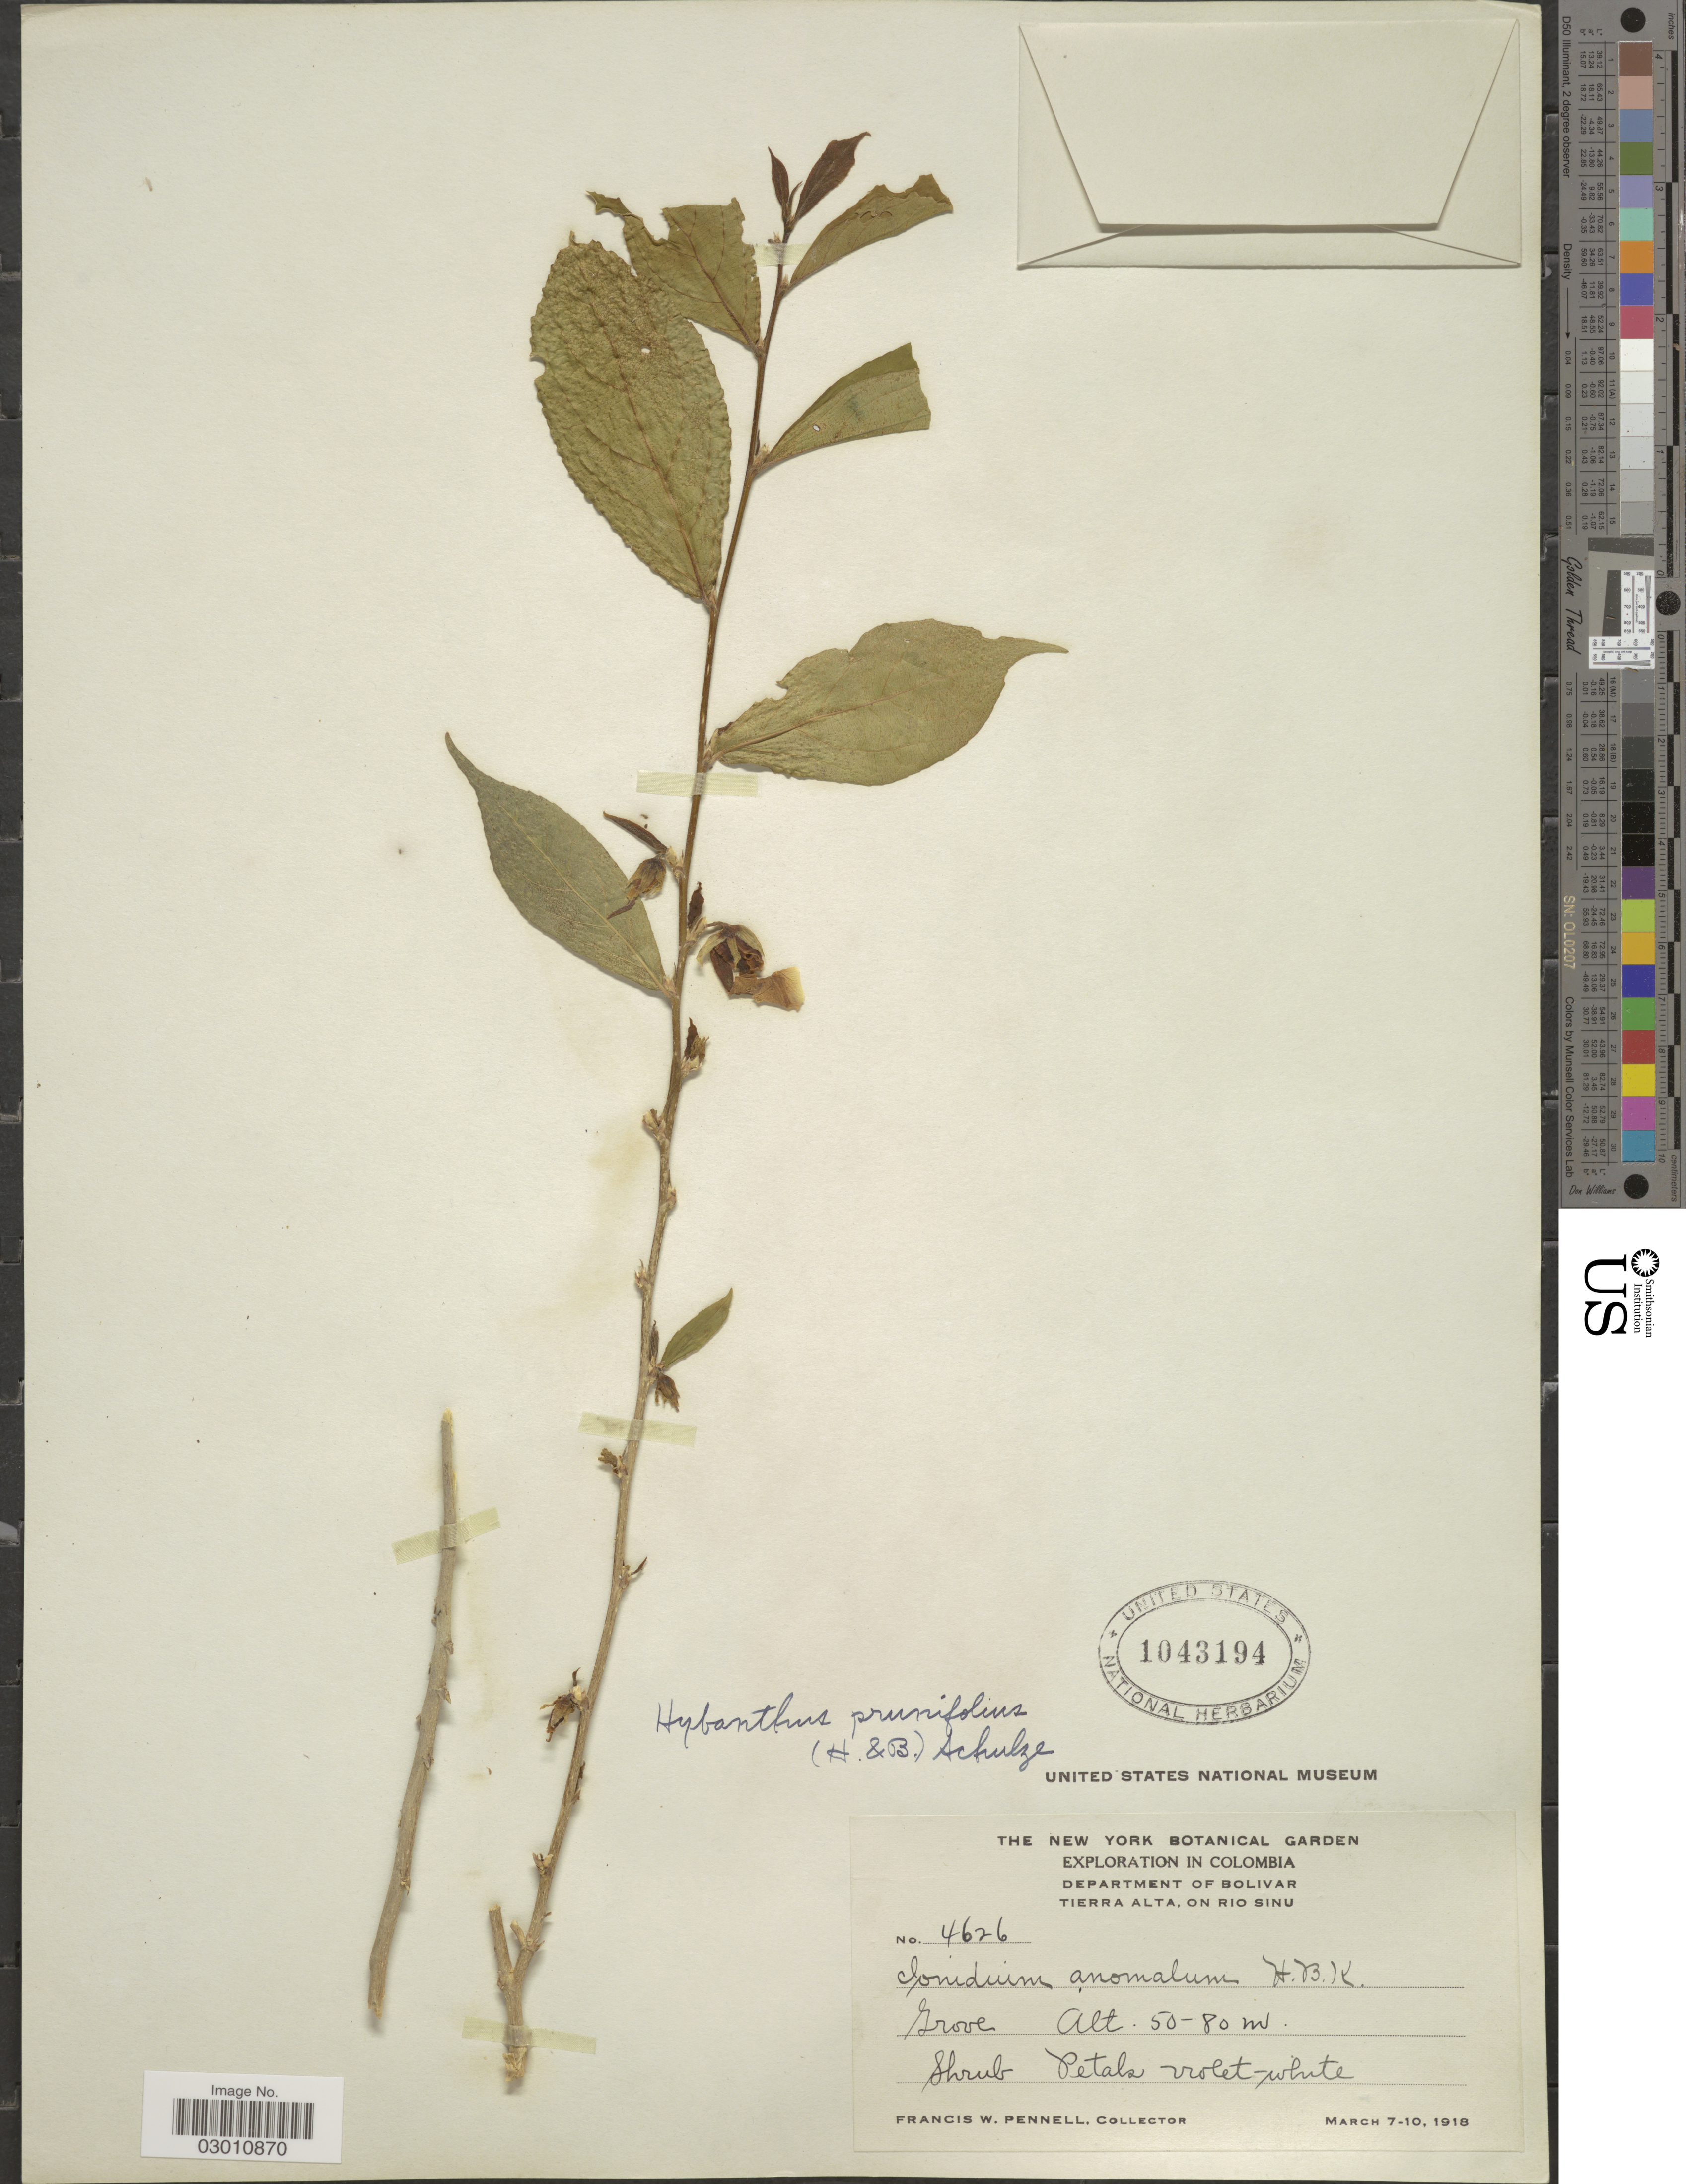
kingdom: Plantae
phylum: Tracheophyta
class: Magnoliopsida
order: Malpighiales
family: Violaceae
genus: Pombalia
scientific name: Pombalia prunifolia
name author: (Humb. & Bonpl. ex Willd.) Paula-Souza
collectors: F. W. Pennell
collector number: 4626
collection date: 1918-03-07/1918-03-10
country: Colombia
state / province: Bolívar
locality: Department of Bolivar. Tierra Alta, on Rio Sinu. Grove.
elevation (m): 50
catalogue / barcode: US 1043194